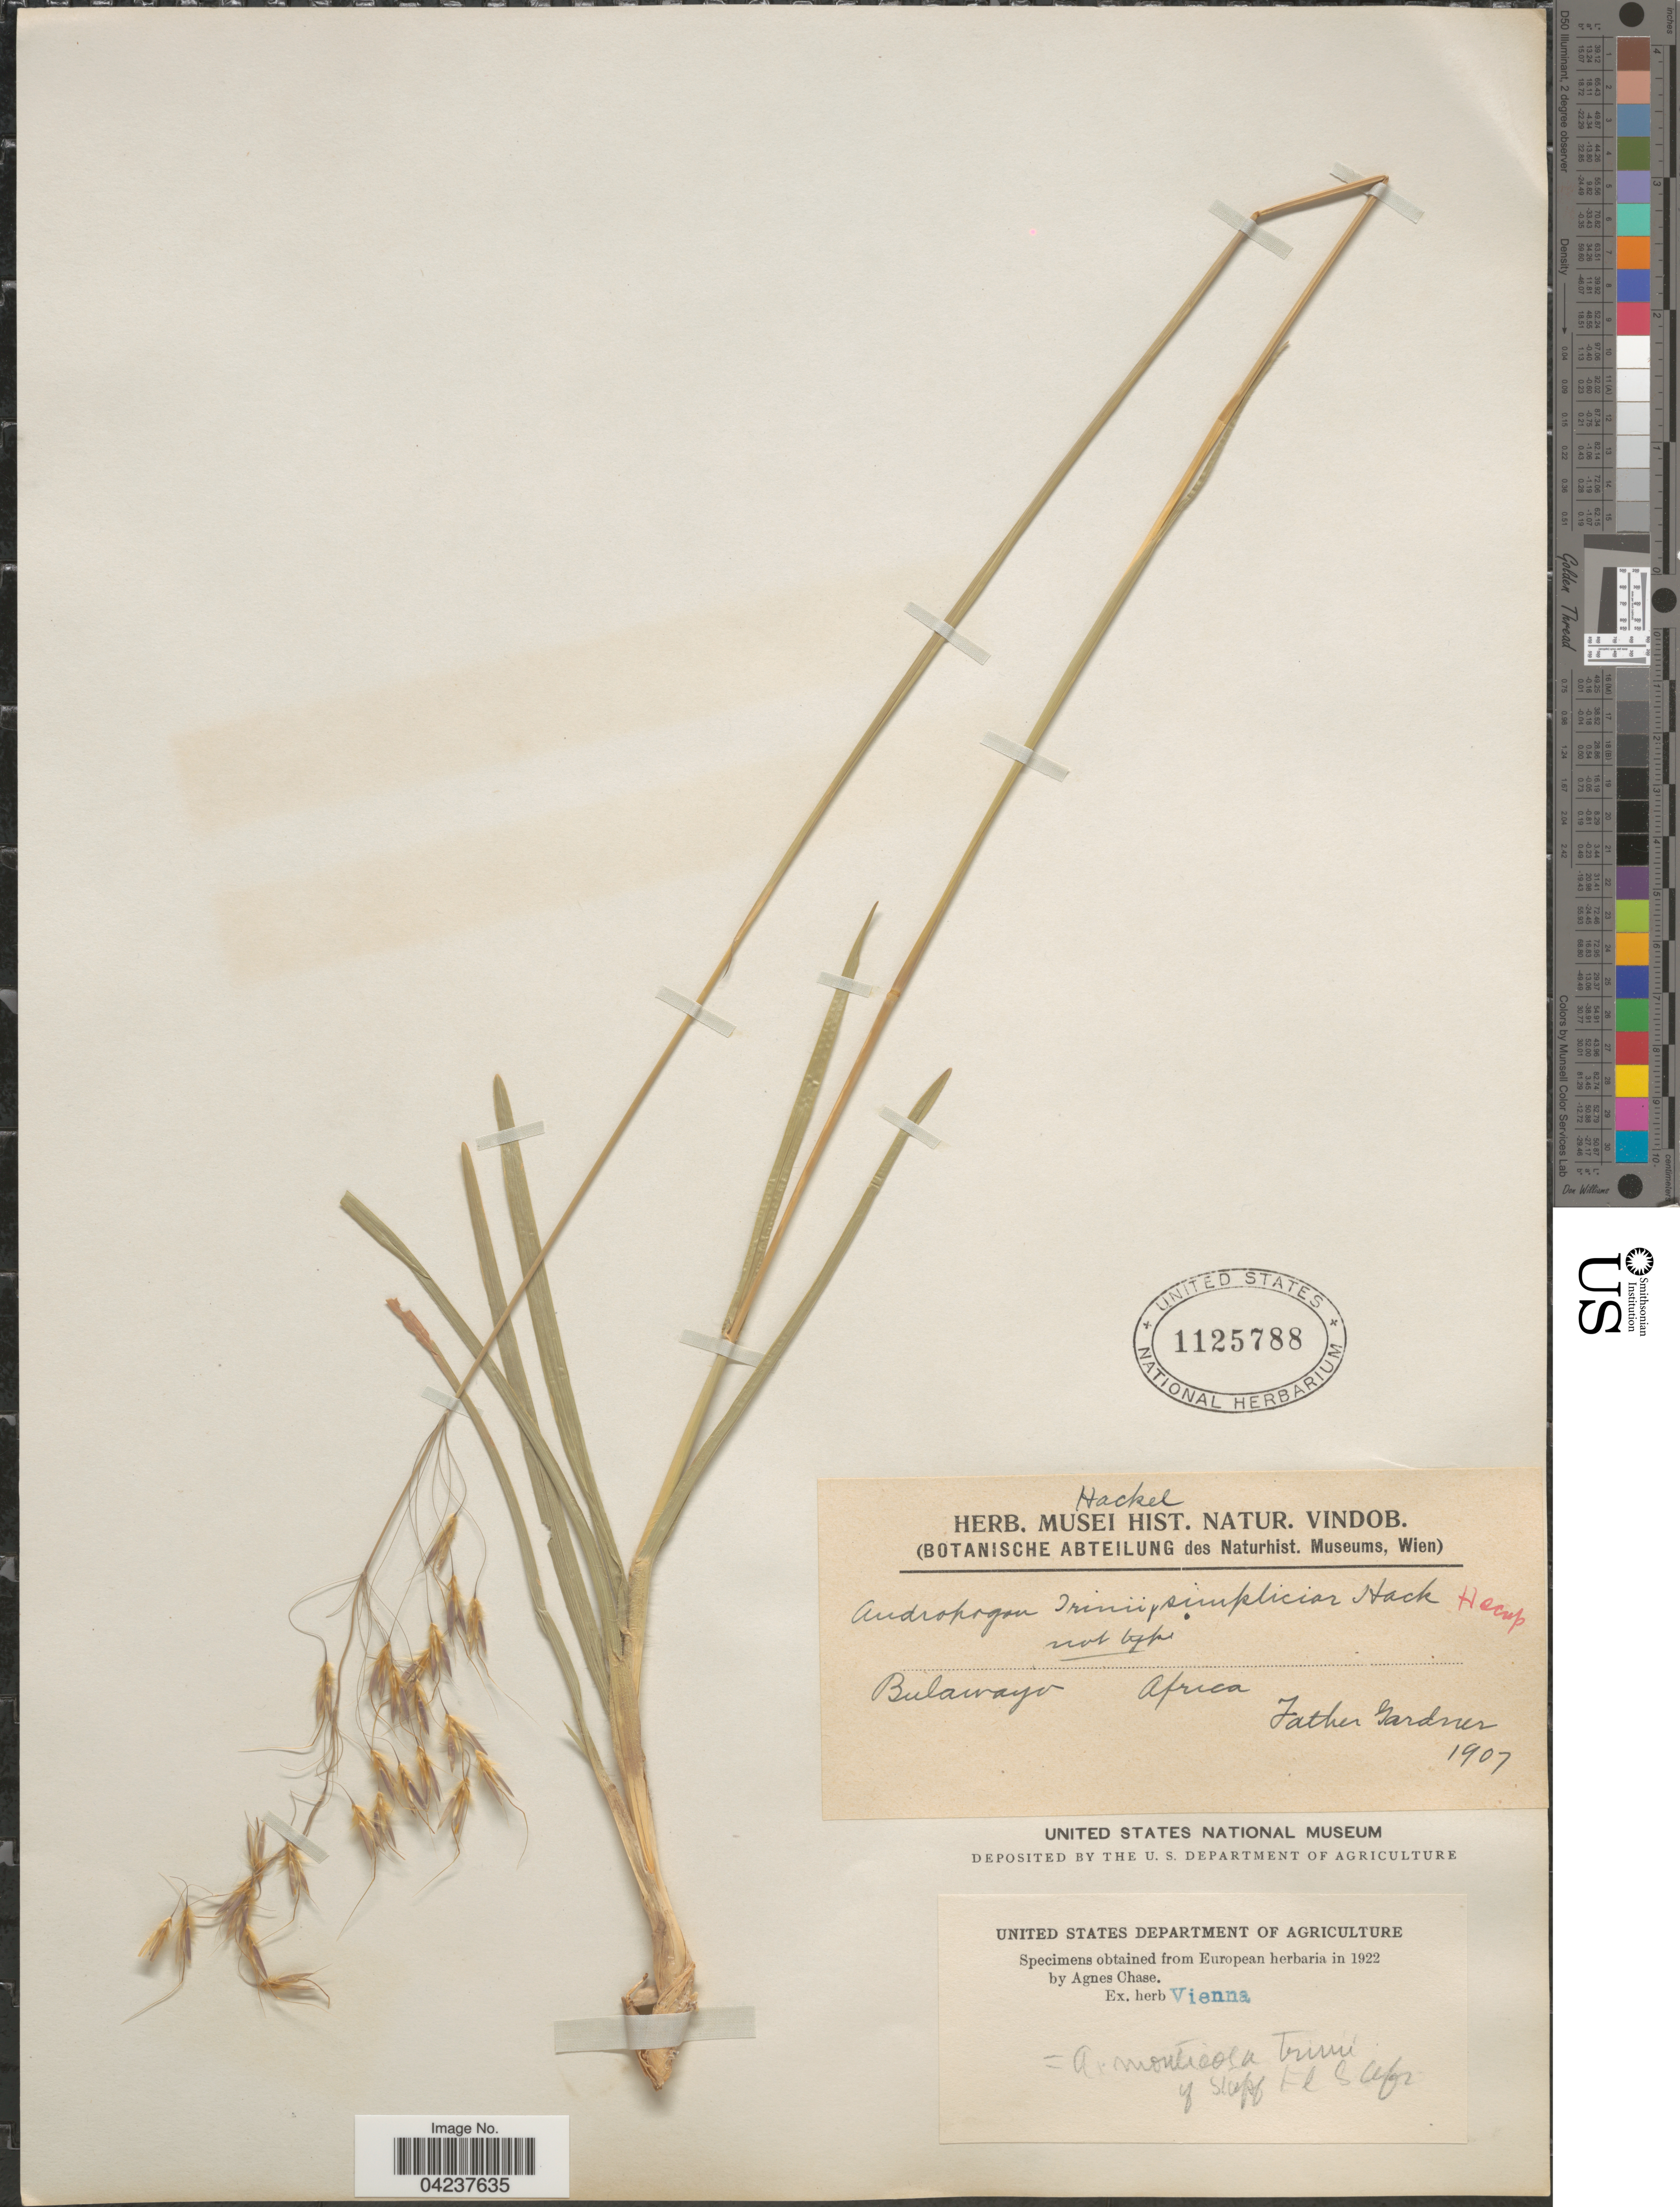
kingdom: Plantae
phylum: Tracheophyta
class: Liliopsida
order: Poales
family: Poaceae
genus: Chrysopogon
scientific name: Chrysopogon fulvus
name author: (Spreng.) Chiov.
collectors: F. Gardner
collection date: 1907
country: Zimbabwe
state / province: Bulawayo (city)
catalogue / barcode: US 1125788